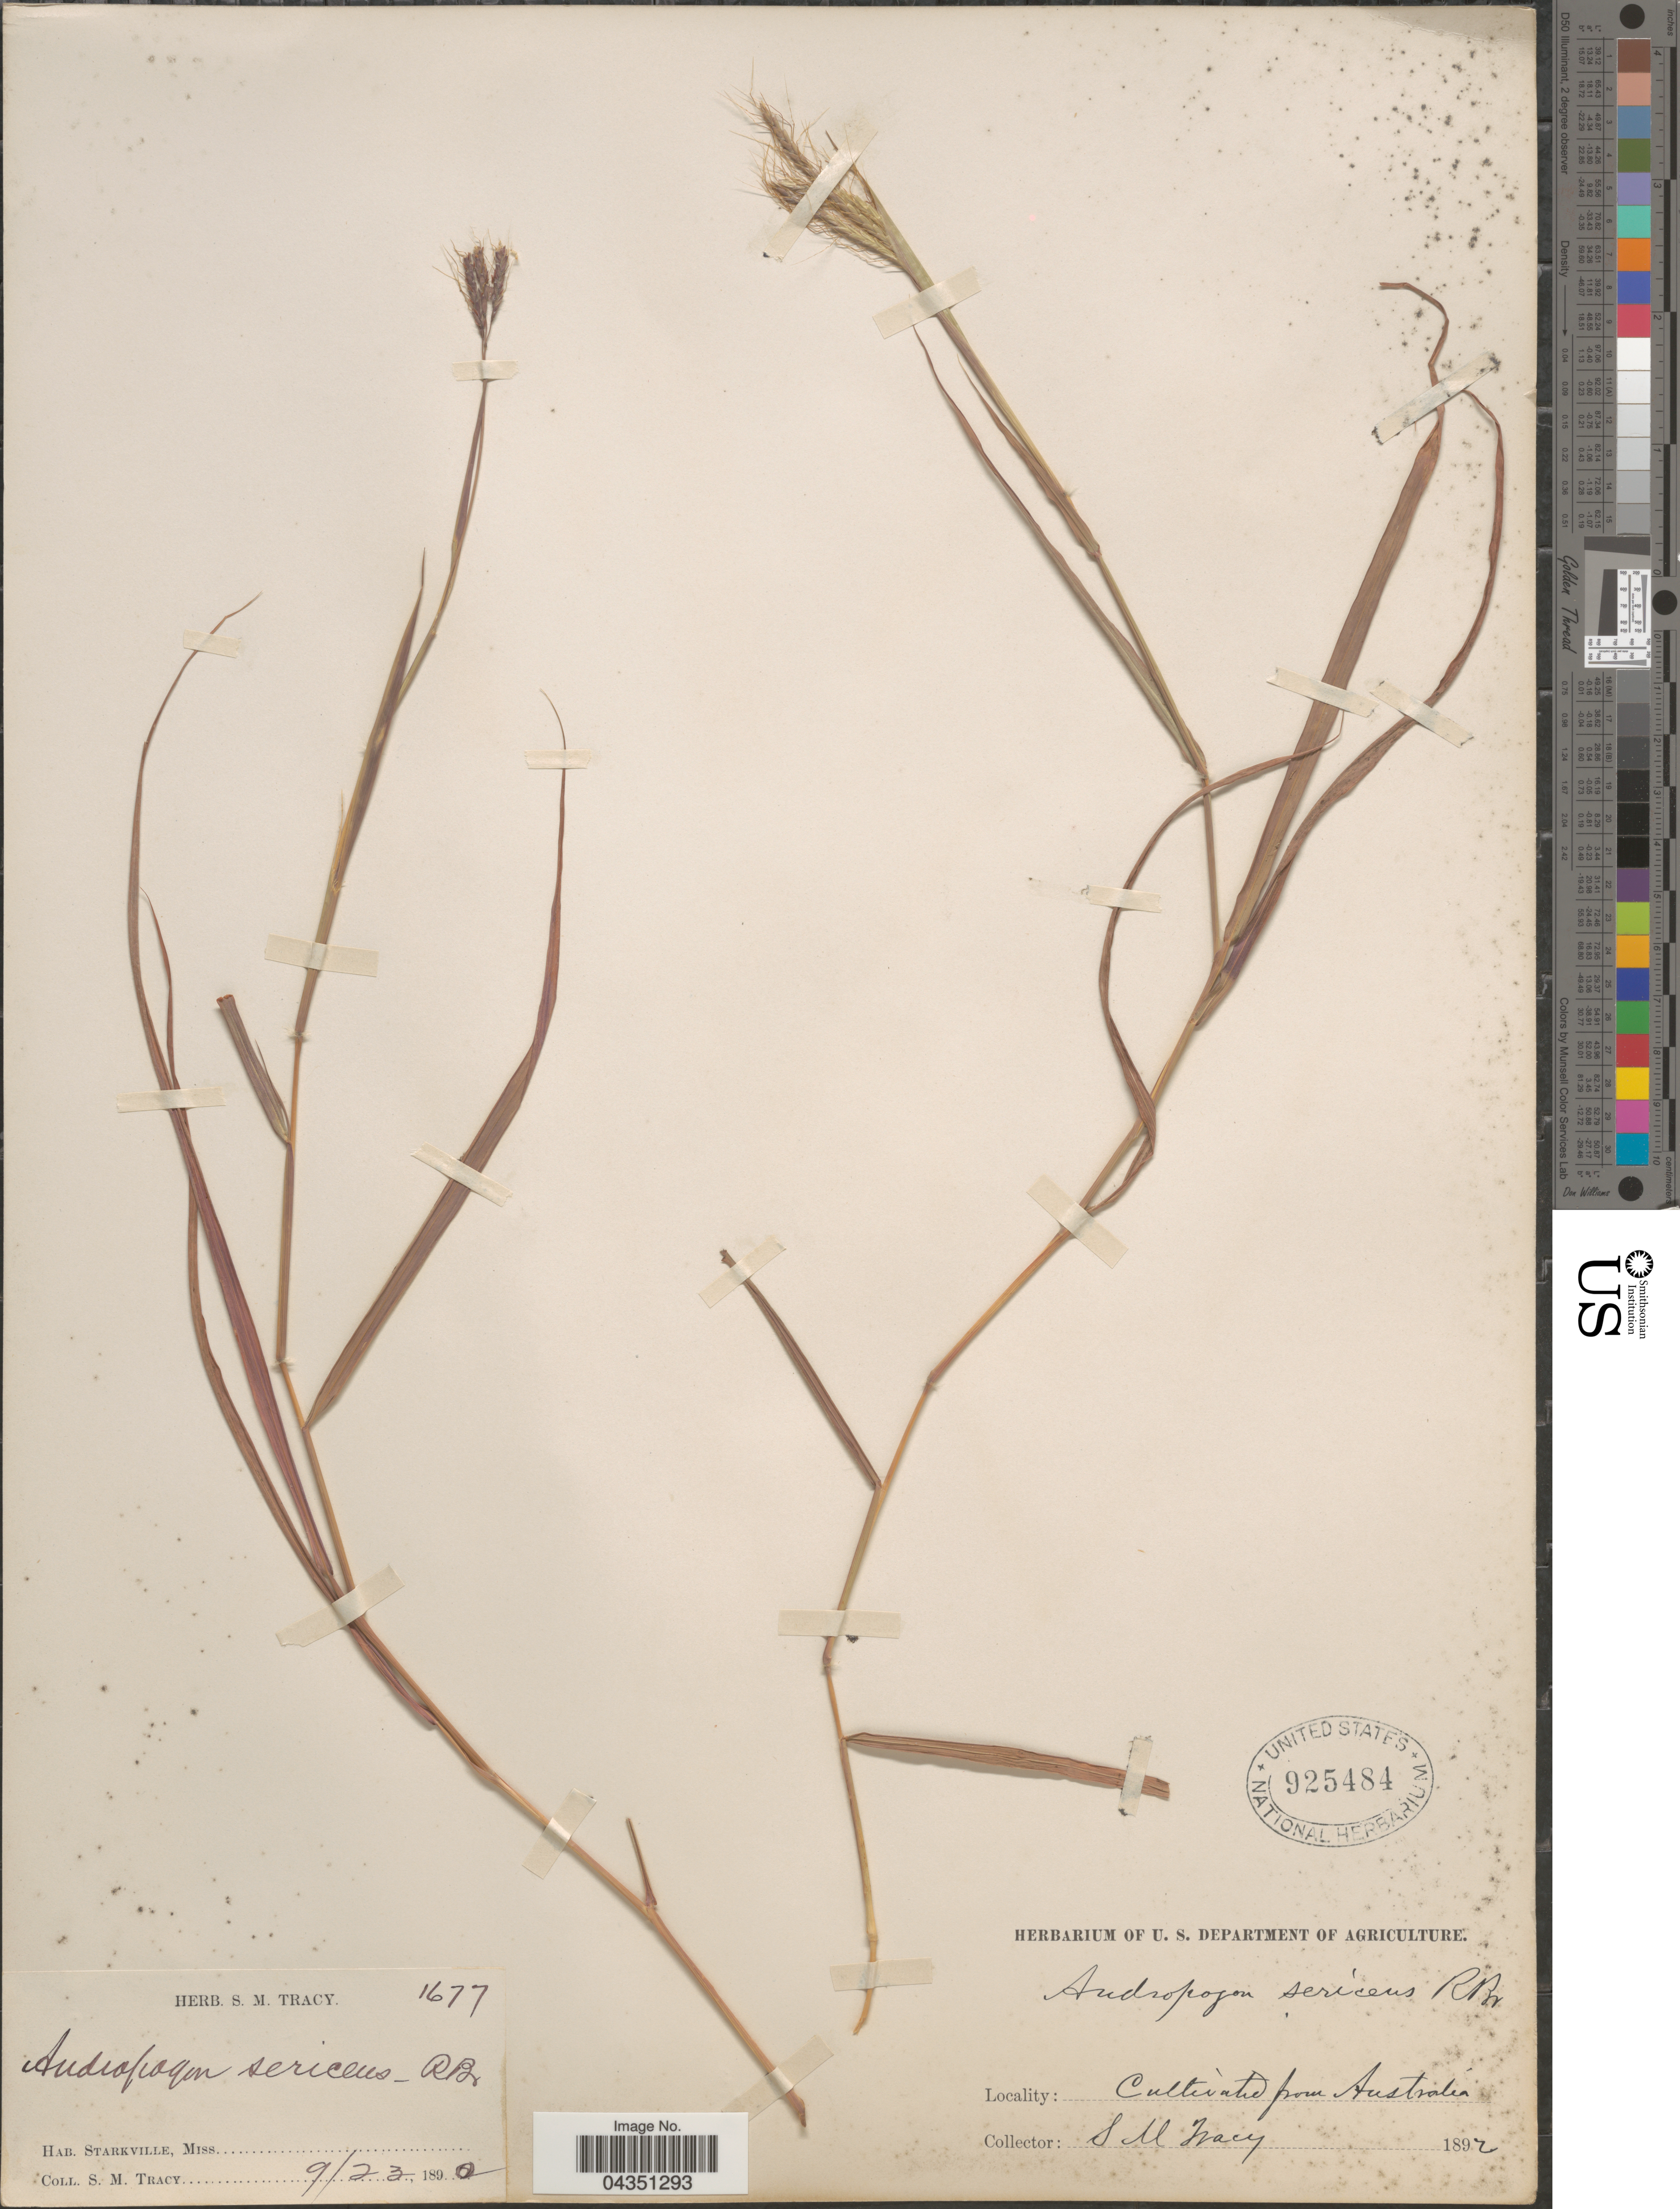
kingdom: Plantae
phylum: Tracheophyta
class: Liliopsida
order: Poales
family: Poaceae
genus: Dichanthium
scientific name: Dichanthium sericeum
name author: (R. Br.) A. Camus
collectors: S. M. Tracy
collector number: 1677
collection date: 1892-09-23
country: United States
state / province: Mississippi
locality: Starkville.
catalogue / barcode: US 925484